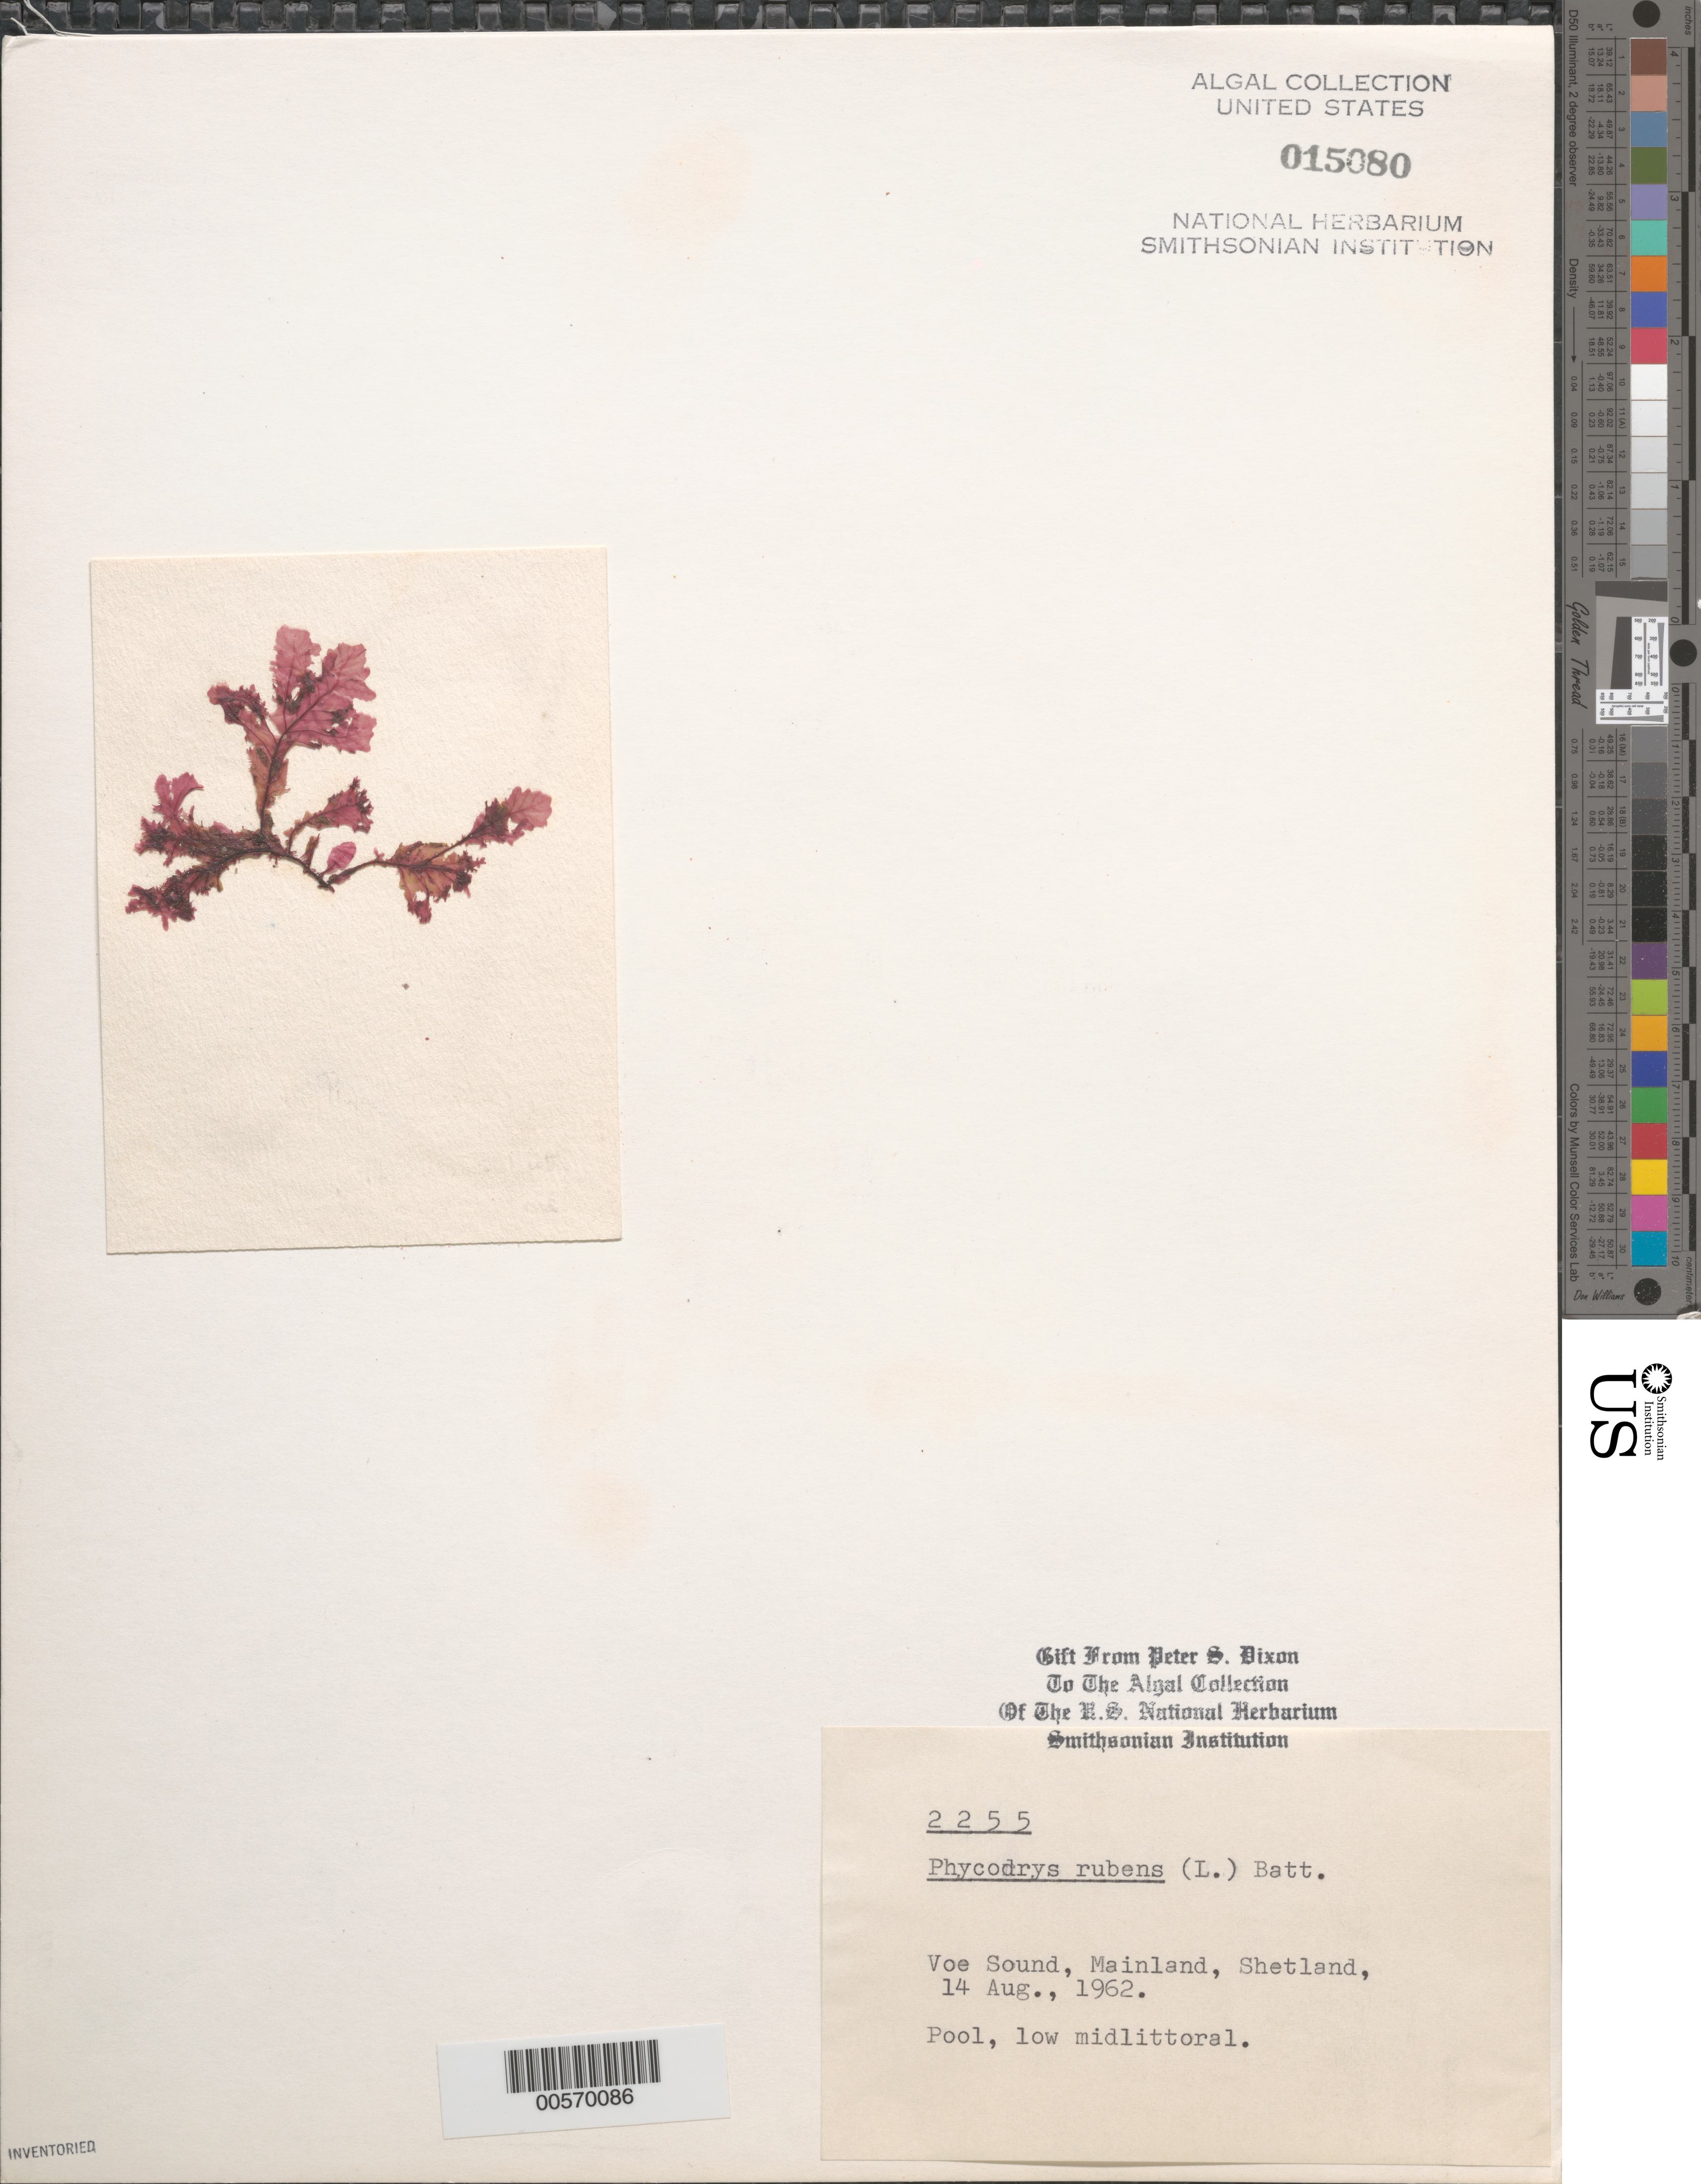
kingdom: Plantae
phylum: Rhodophyta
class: Florideophyceae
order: Ceramiales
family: Delesseriaceae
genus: Phycodrys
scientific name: Phycodrys rubens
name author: (L.) Batters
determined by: Dixon, P. S.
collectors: P. S. Dixon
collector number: PSD 2255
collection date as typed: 14 Aug 1962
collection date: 1962-08-14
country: United Kingdom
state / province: Scotland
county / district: Shetland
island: Mainland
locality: Voe Sound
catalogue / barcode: US 15080